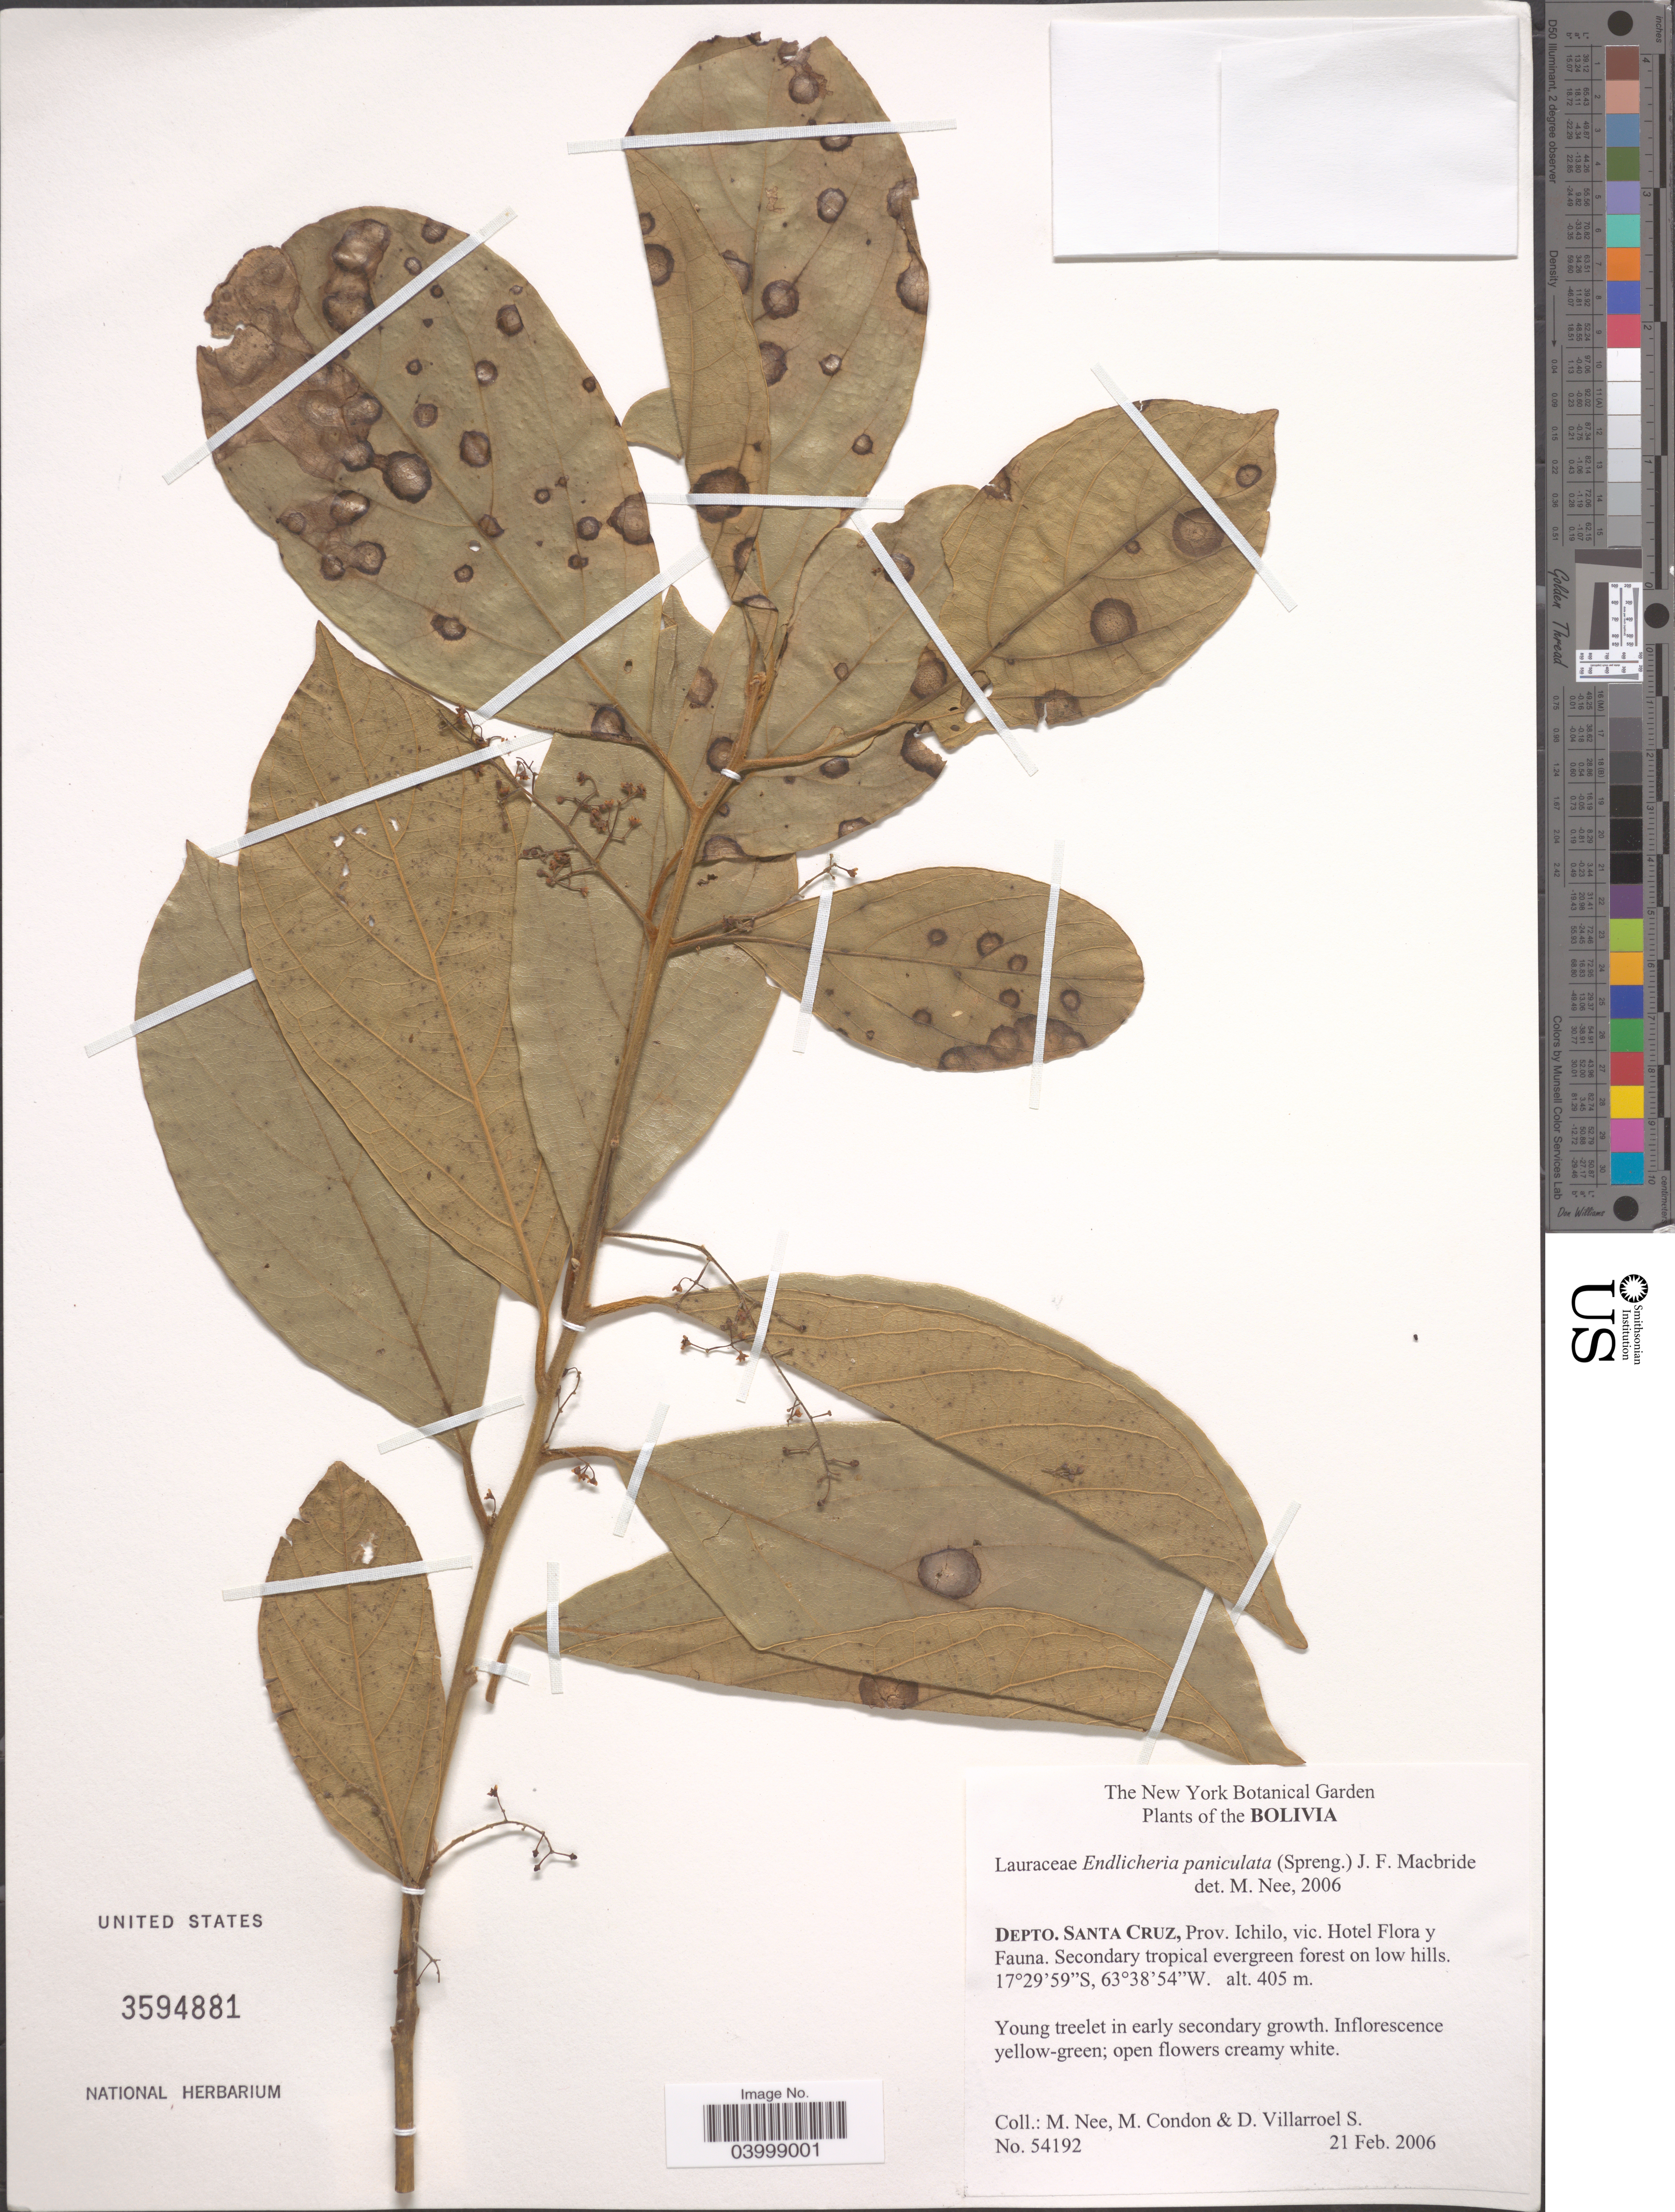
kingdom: Plantae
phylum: Tracheophyta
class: Magnoliopsida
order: Laurales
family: Lauraceae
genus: Endlicheria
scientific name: Endlicheria paniculata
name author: (Spreng.) J.F. Macbr.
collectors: M. Nee, M. A. Condon & D. Villarroel S.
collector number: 54192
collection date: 2006-02-21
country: Bolivia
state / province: Santa Cruz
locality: Depto. Santa Cruz, Prov. Ichilo, vic. Hotel Flora y Fauna. Secondary tropical evergreen forest on low hills.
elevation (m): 405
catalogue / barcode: US 3594881